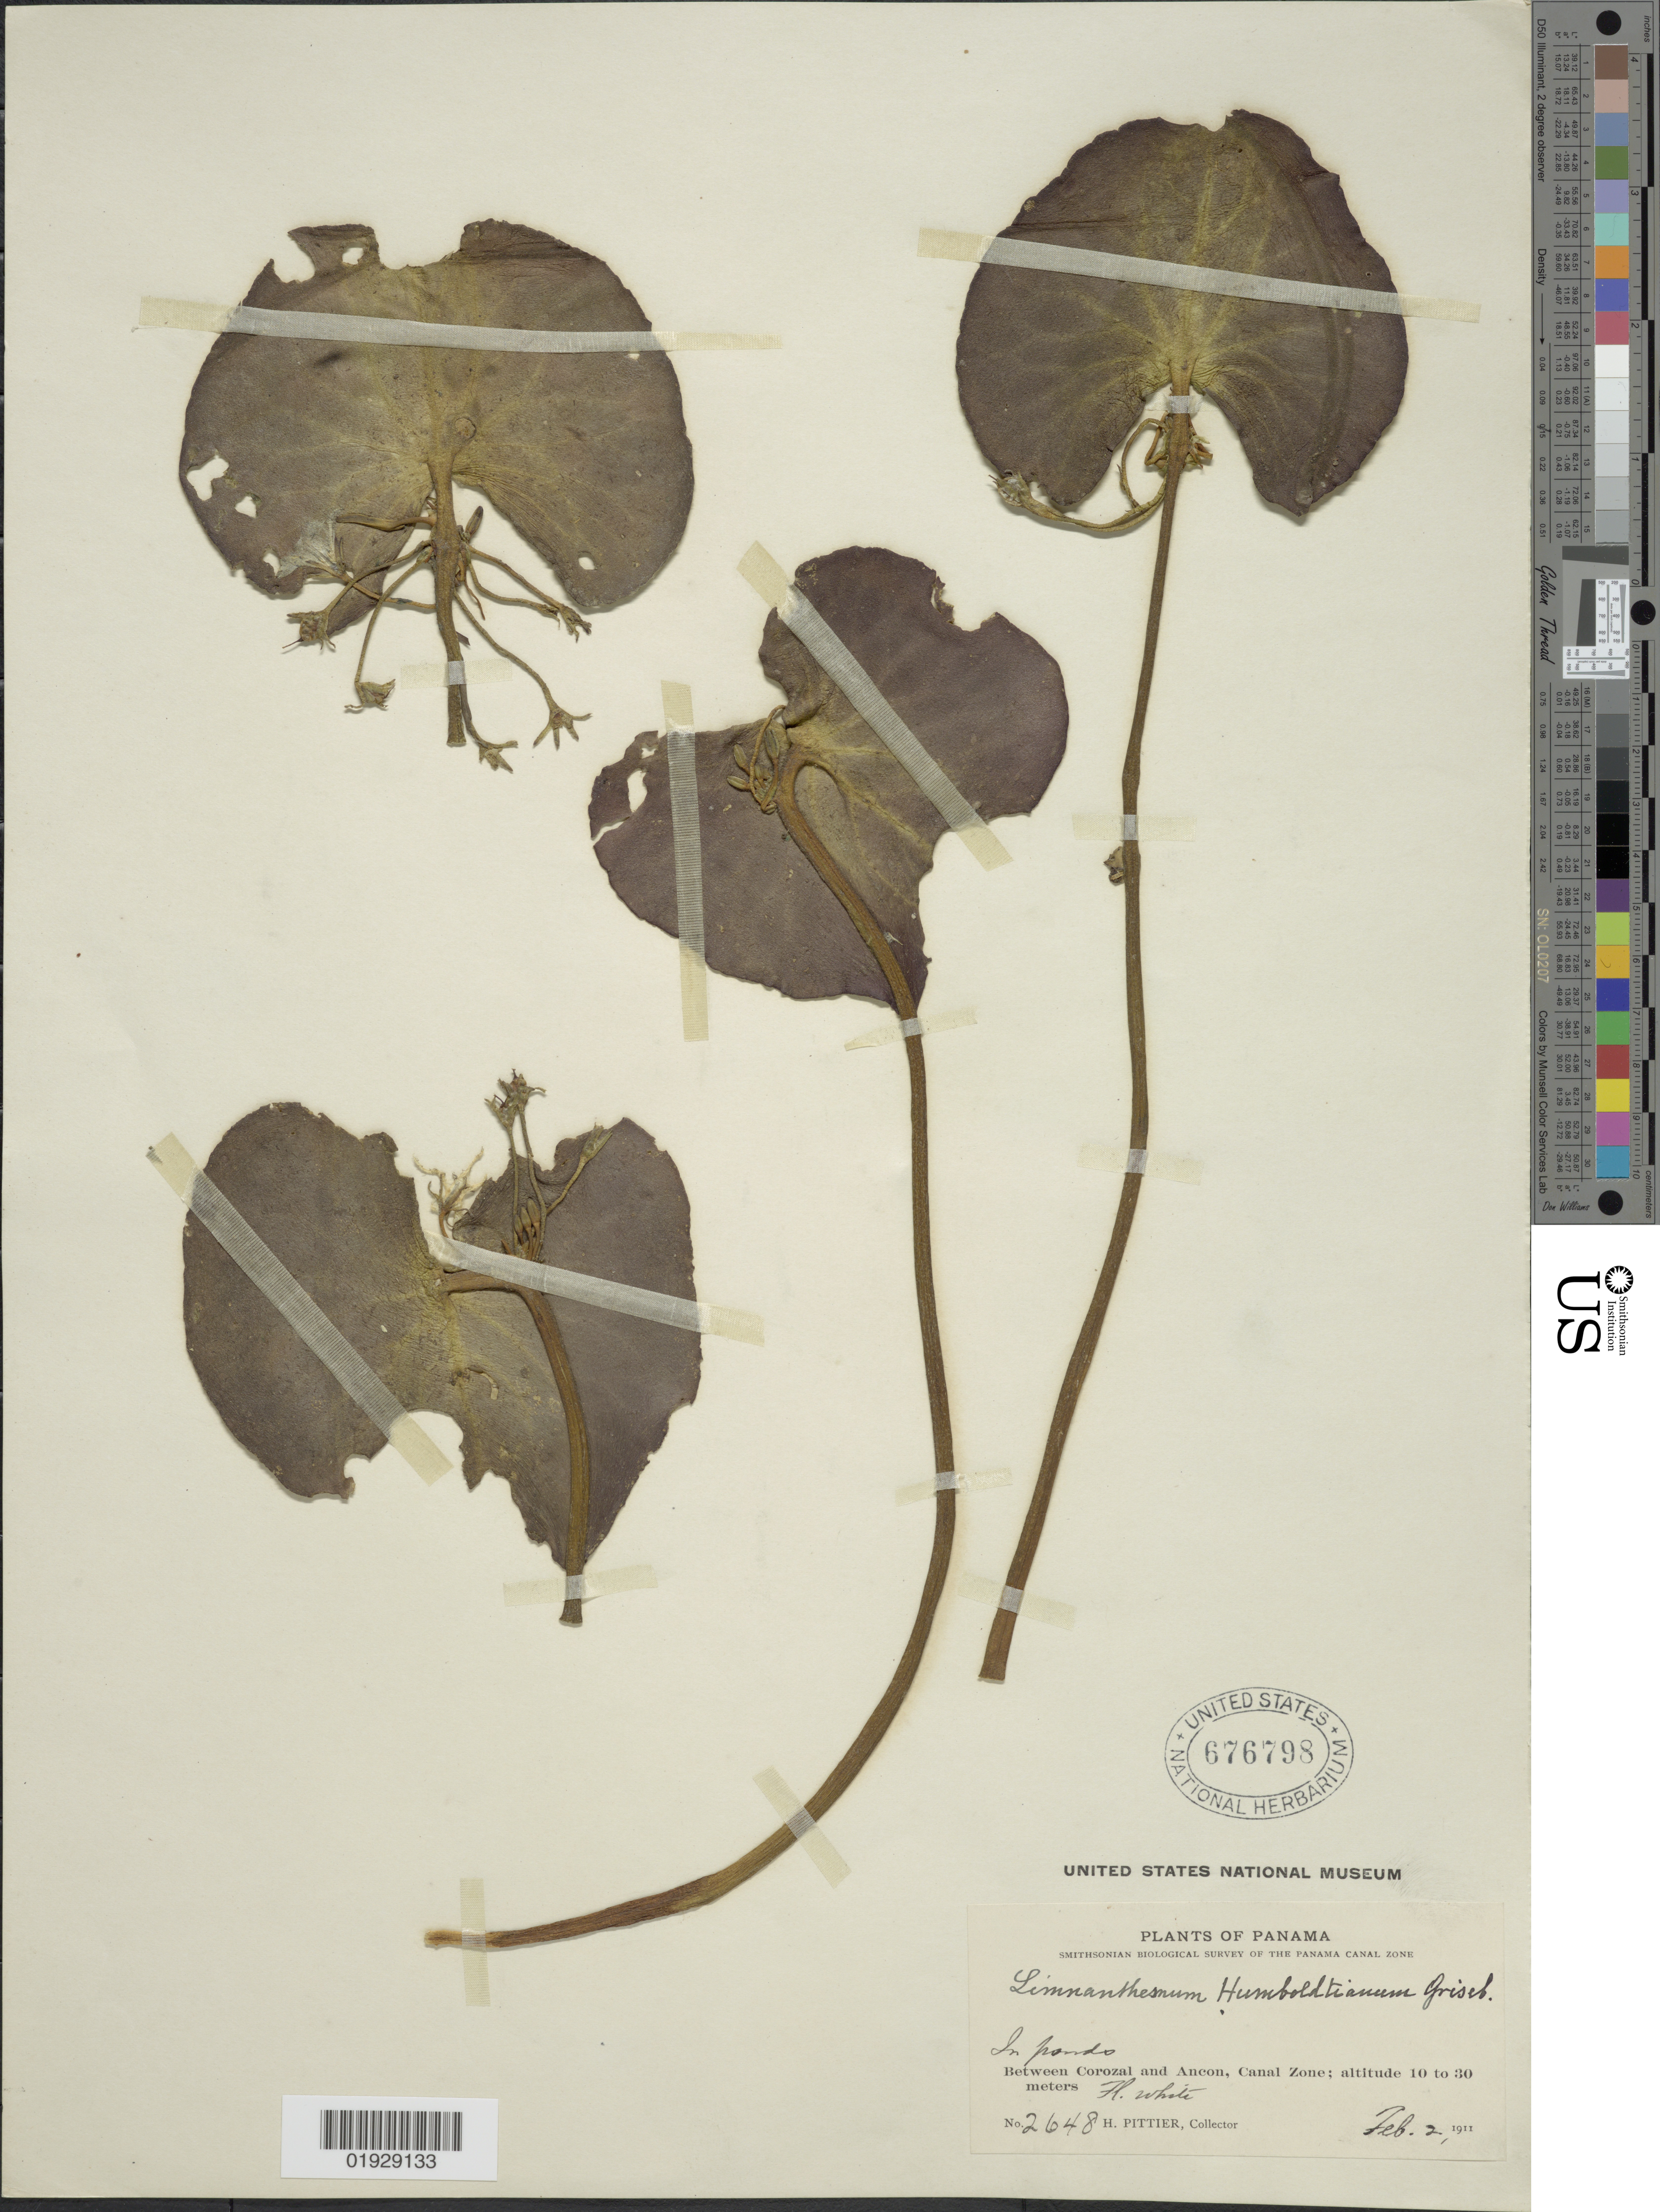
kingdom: Plantae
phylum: Tracheophyta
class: Magnoliopsida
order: Asterales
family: Menyanthaceae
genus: Nymphoides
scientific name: Nymphoides humboldtiana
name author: (Kunth) Kuntze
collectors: H. F. Pittier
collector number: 2648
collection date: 1911-02-02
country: Panama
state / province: Colón / Panamá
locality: Between Corozal and Ancon, Canal Zone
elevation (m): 10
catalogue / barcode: US 676798